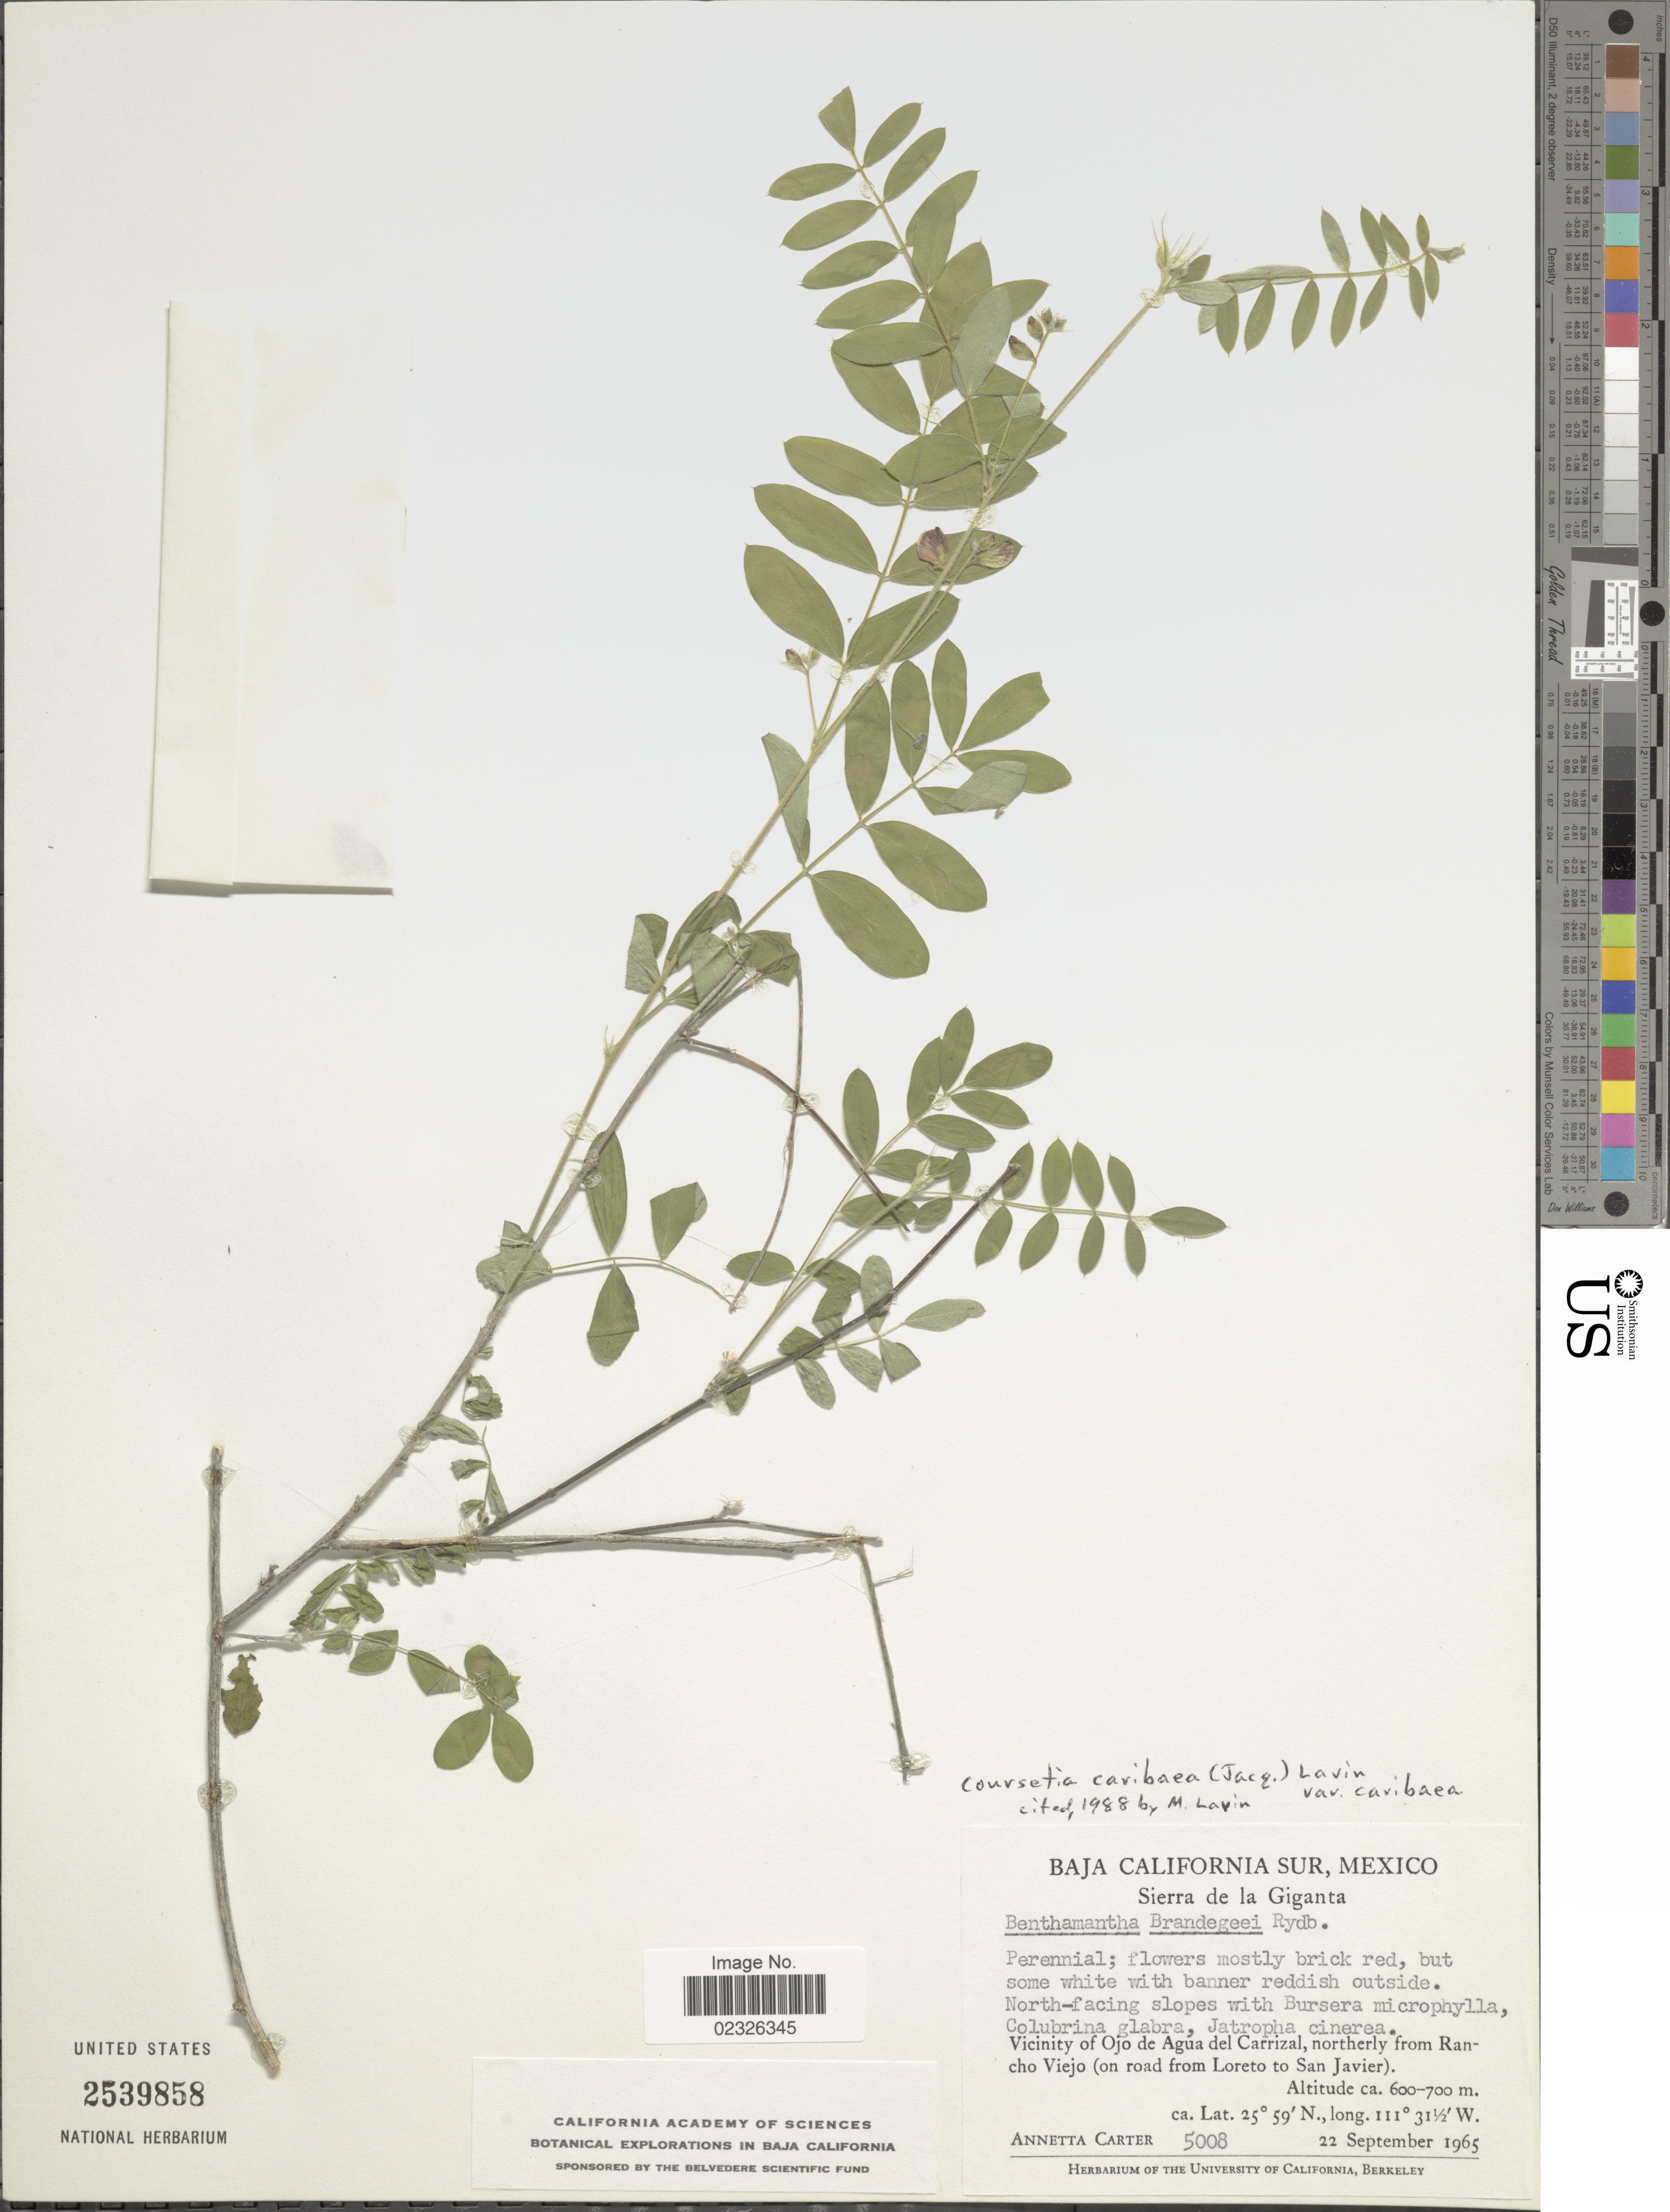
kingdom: Plantae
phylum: Tracheophyta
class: Magnoliopsida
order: Fabales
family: Fabaceae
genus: Coursetia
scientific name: Coursetia caribaea var. caribaea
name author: (Jacq.) Lavin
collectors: A. M. Carter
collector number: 5008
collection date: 1965-09-22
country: Mexico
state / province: Baja California Sur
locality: Sierra de la Giganta. Vicinity of Ojo de Agua del Carrizal, northerly from Rancho Viejo (on road from Loreto to San Javier)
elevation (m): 600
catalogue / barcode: US 2539858